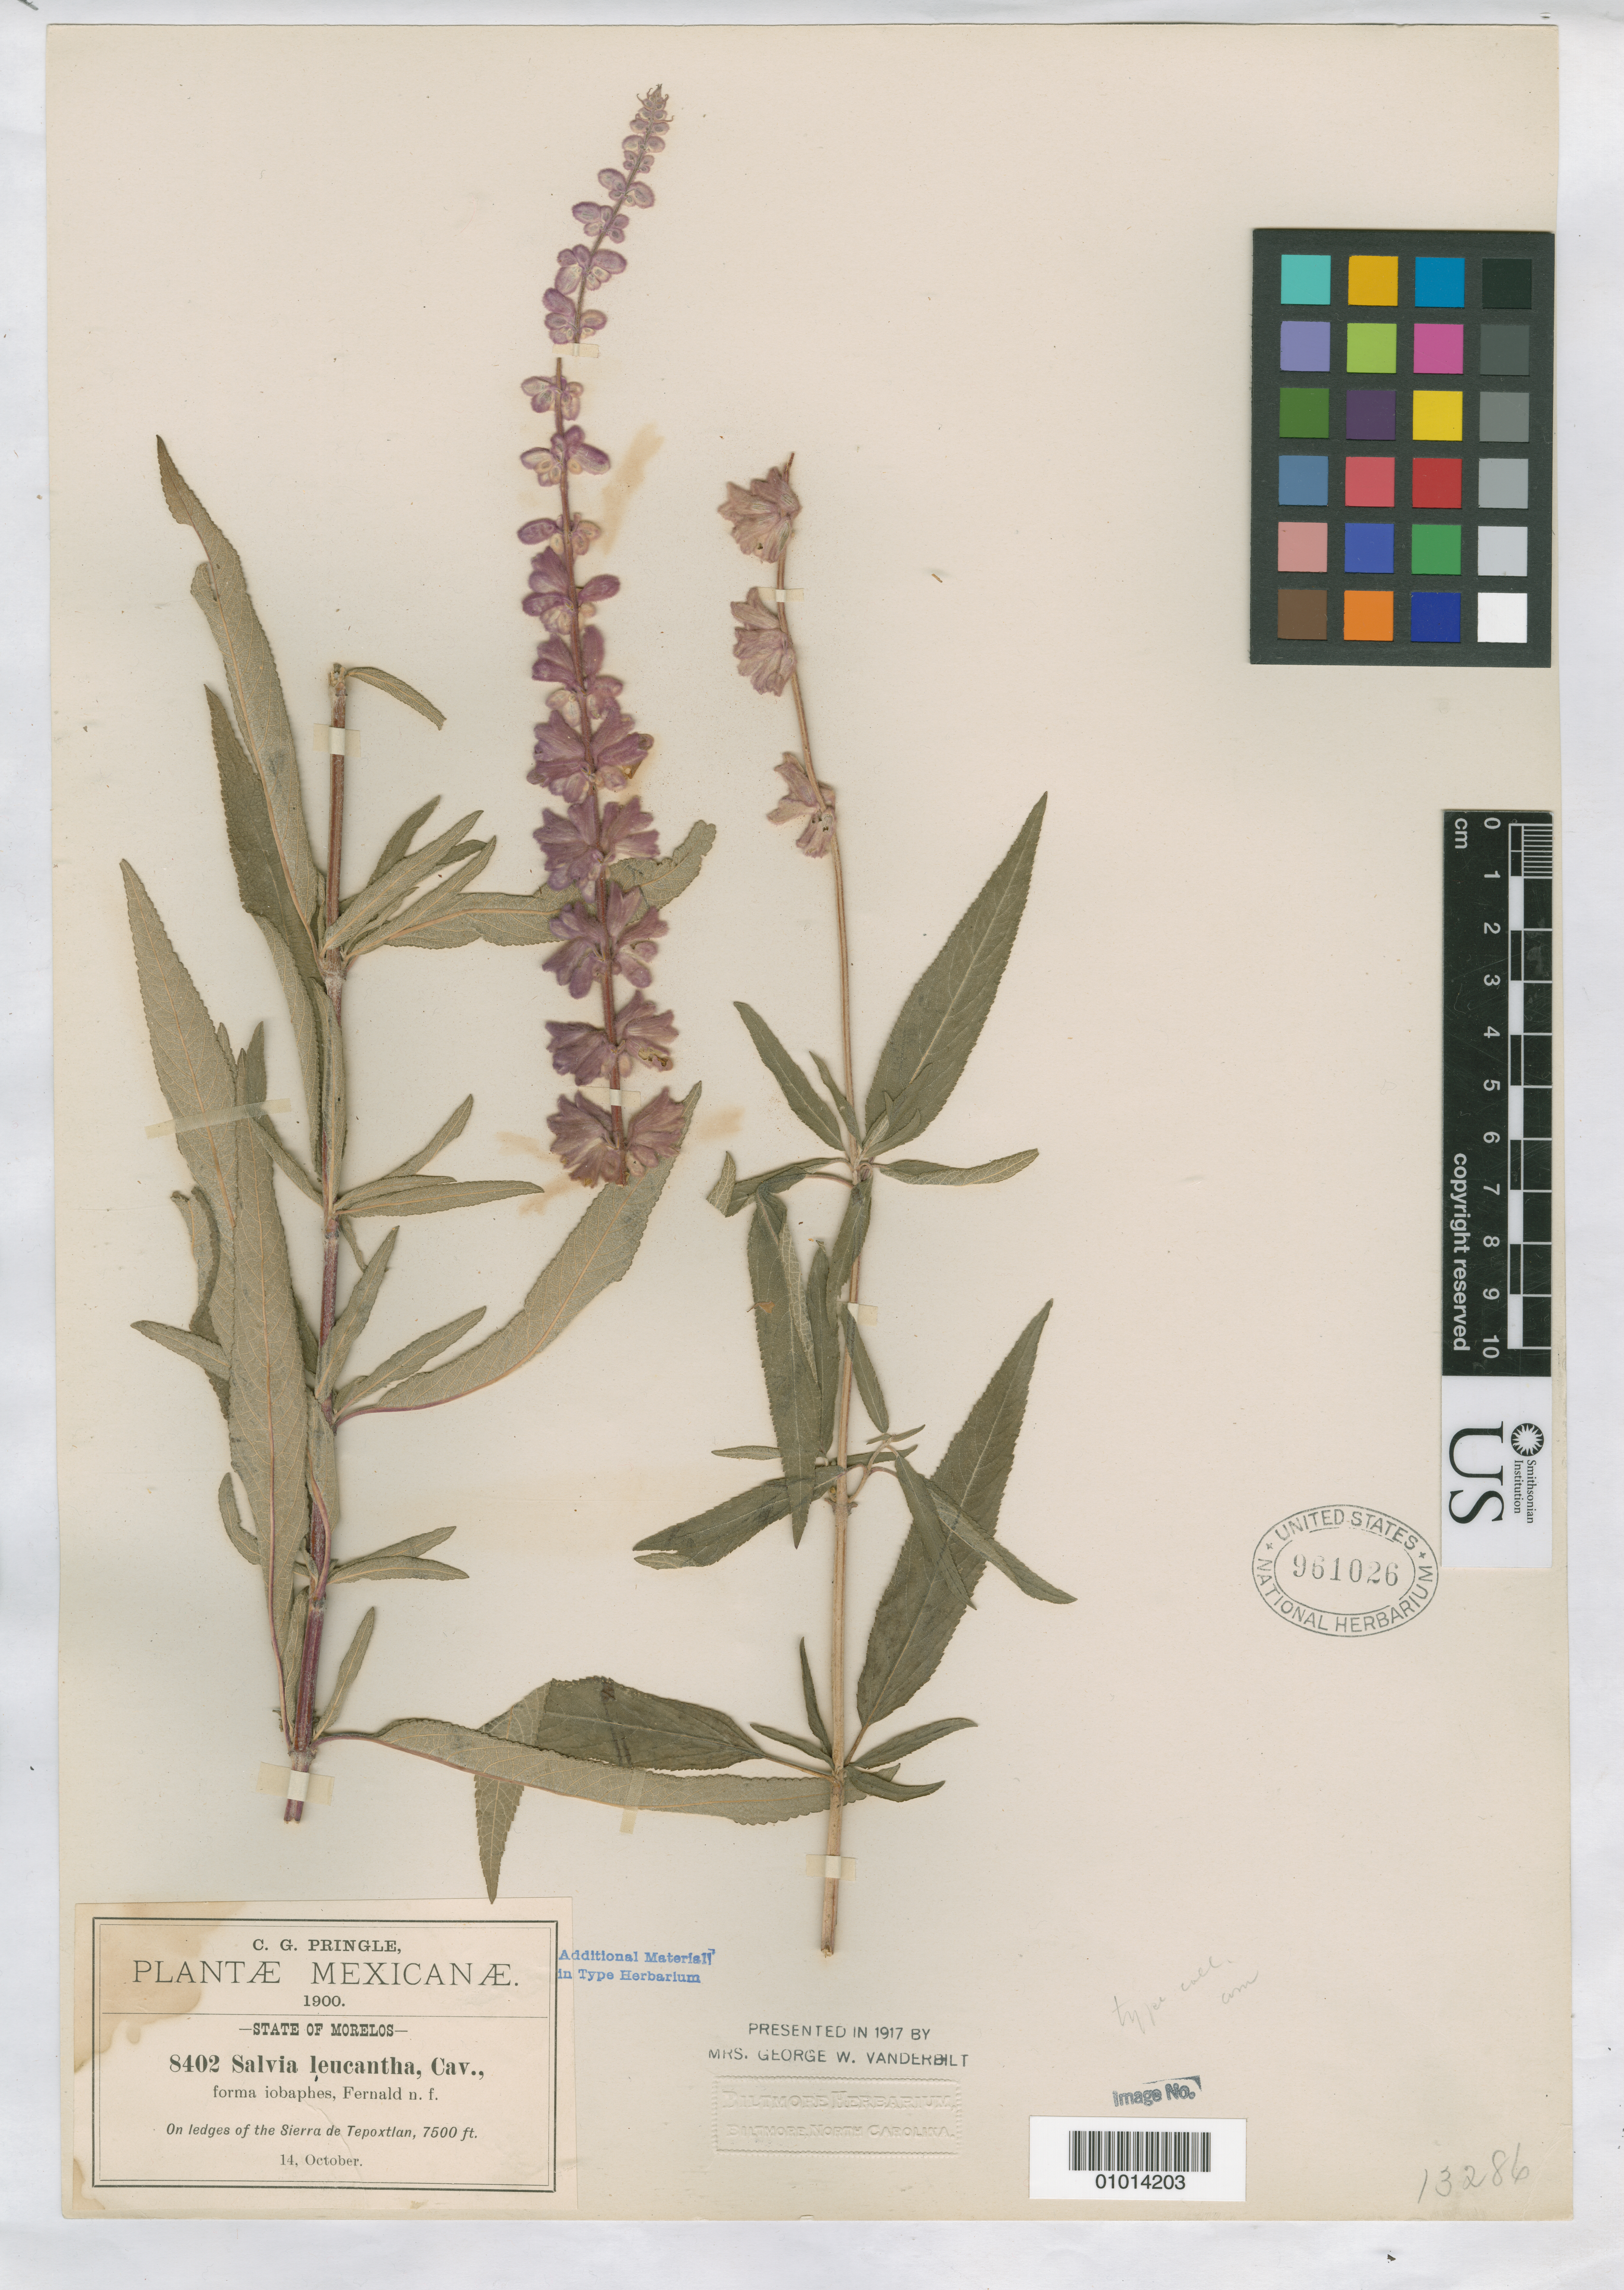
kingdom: Plantae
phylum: Tracheophyta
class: Magnoliopsida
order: Lamiales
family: Lamiaceae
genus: Salvia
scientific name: Salvia leucantha f. iobaphes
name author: Fernald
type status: Isotype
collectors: C. G. Pringle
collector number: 8402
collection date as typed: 14 Oct 1900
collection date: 1900-10-14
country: Mexico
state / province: Morelos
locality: Sierra de Tepoxtlan.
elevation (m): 2286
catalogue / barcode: US 961026